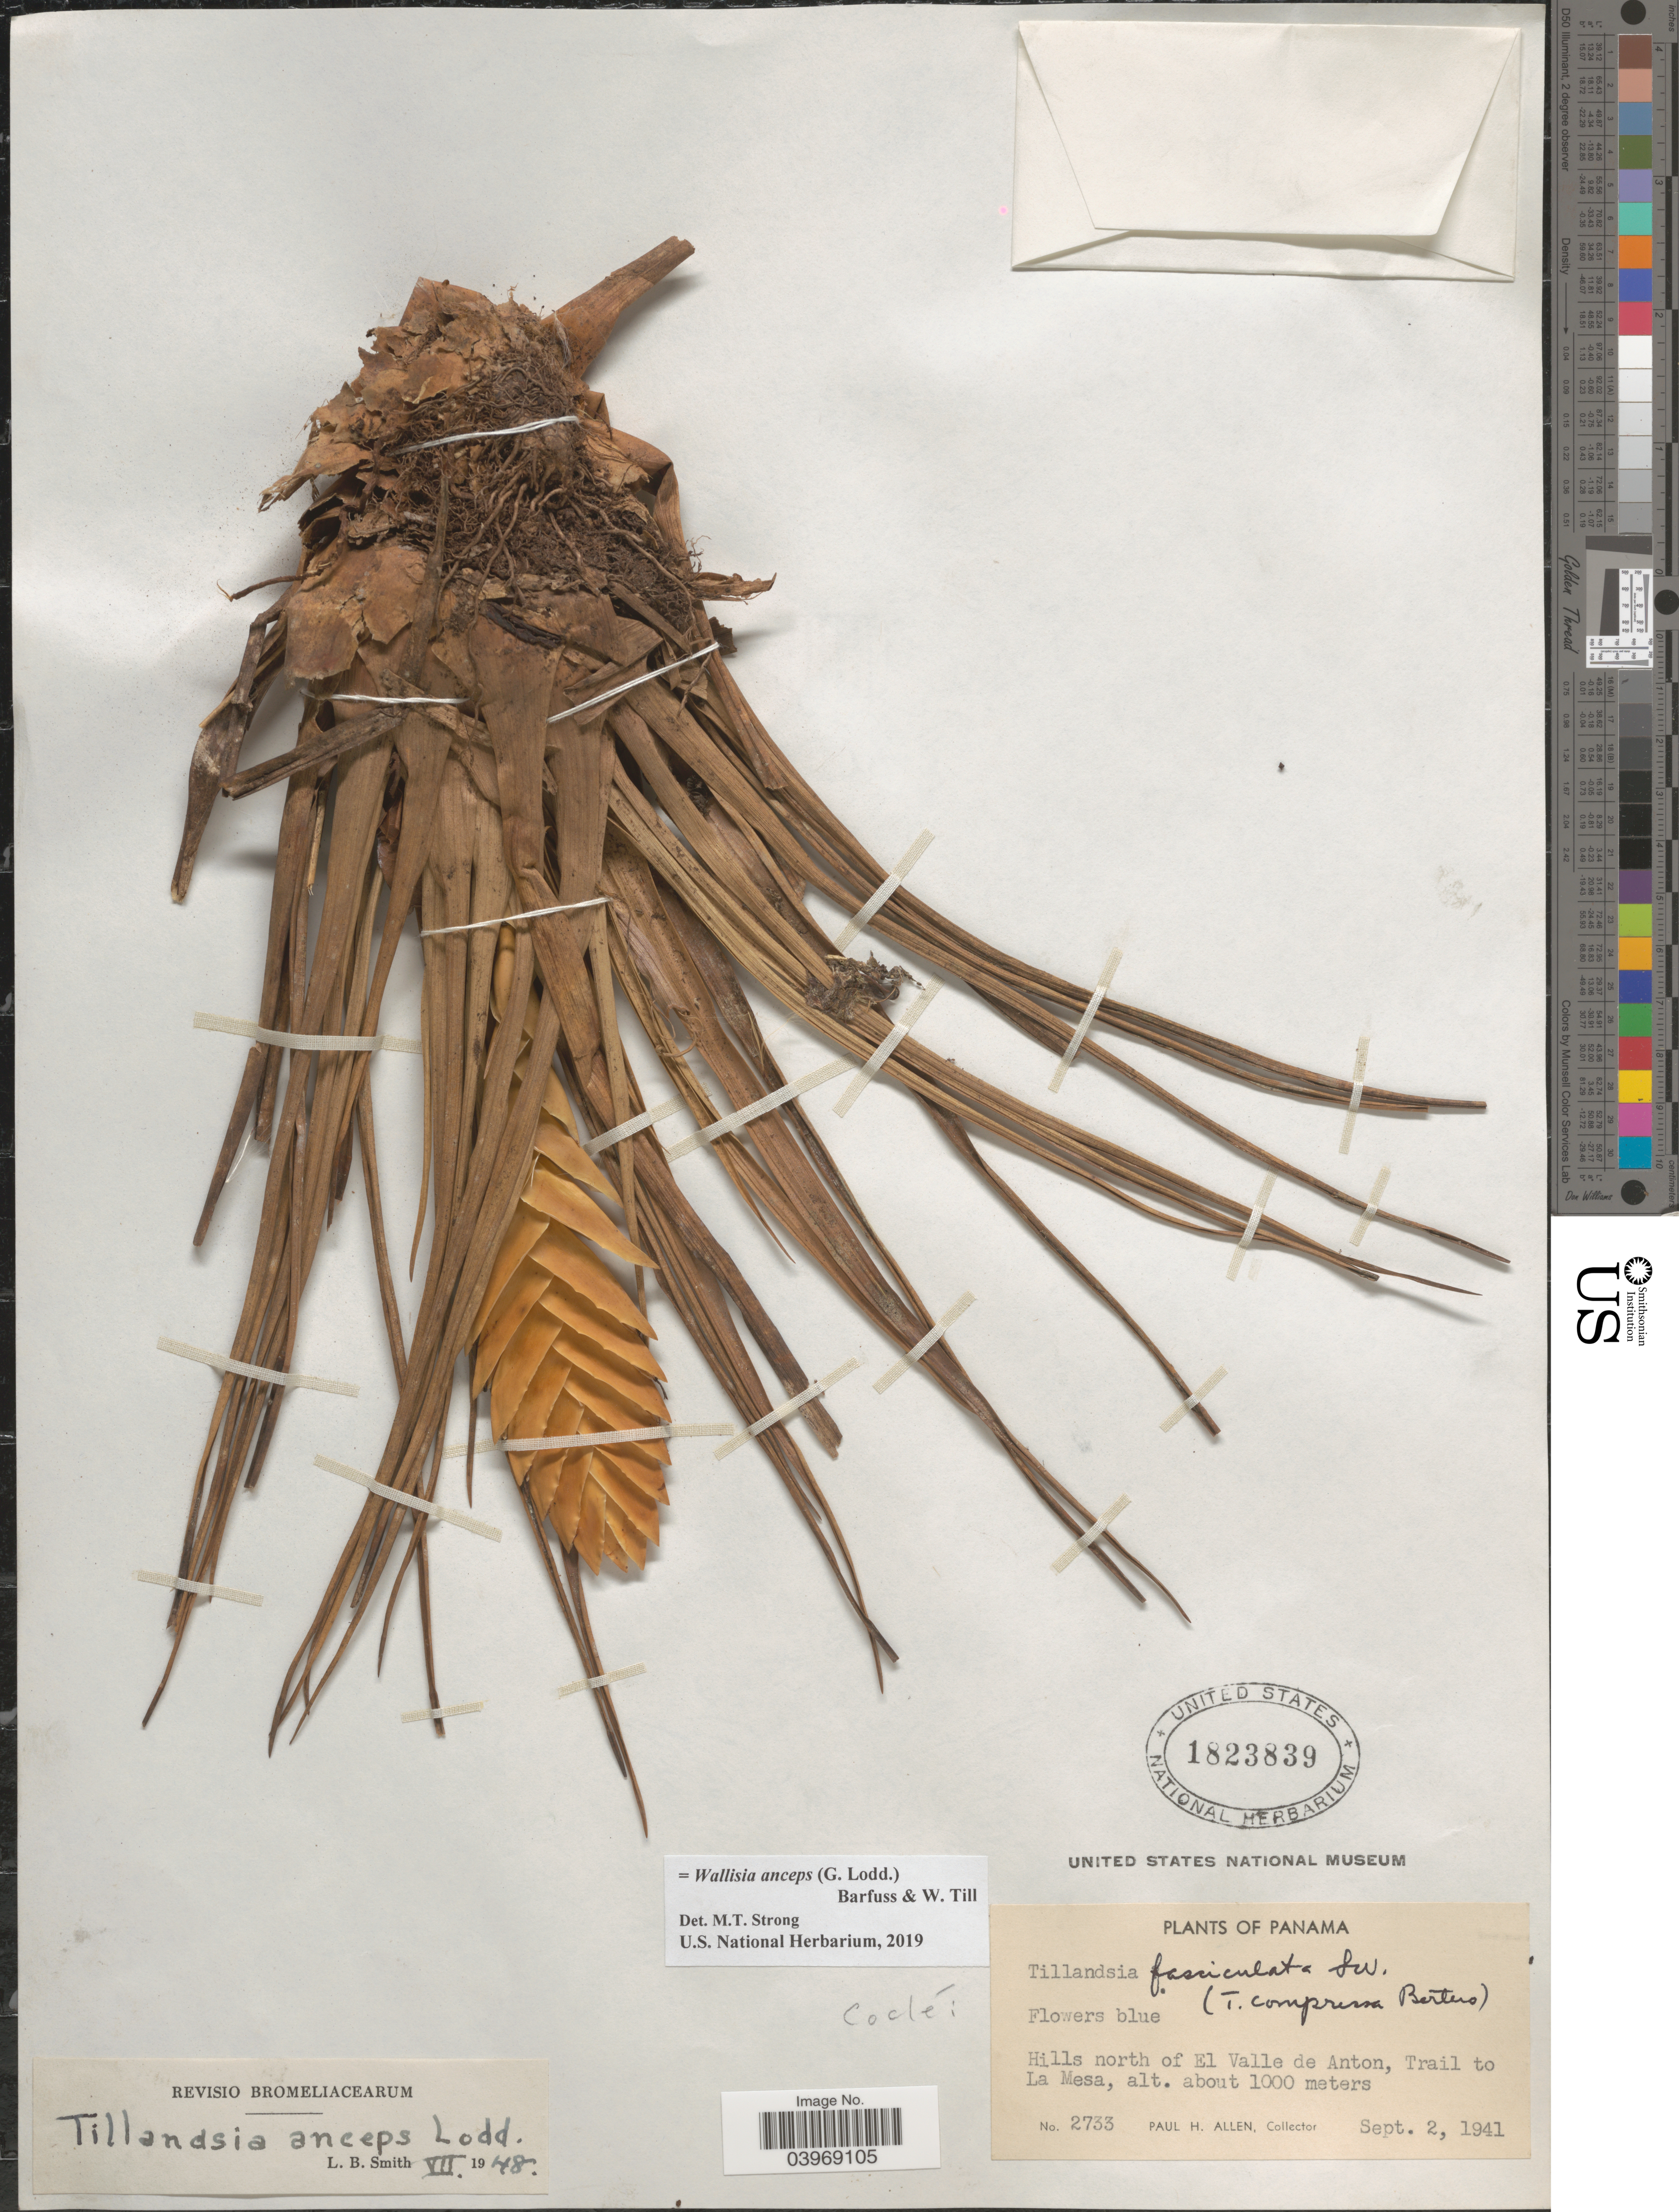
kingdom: Plantae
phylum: Tracheophyta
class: Liliopsida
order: Poales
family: Bromeliaceae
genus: Wallisia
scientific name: Wallisia anceps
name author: (G. Lodd.) Barfuss & W. Till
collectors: P. H. Allen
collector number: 2733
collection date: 1941-09-02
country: Panama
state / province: Cocle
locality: Hills north of El Valle de Anton, Trail to La Mesa.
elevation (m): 1000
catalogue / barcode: US 1823839